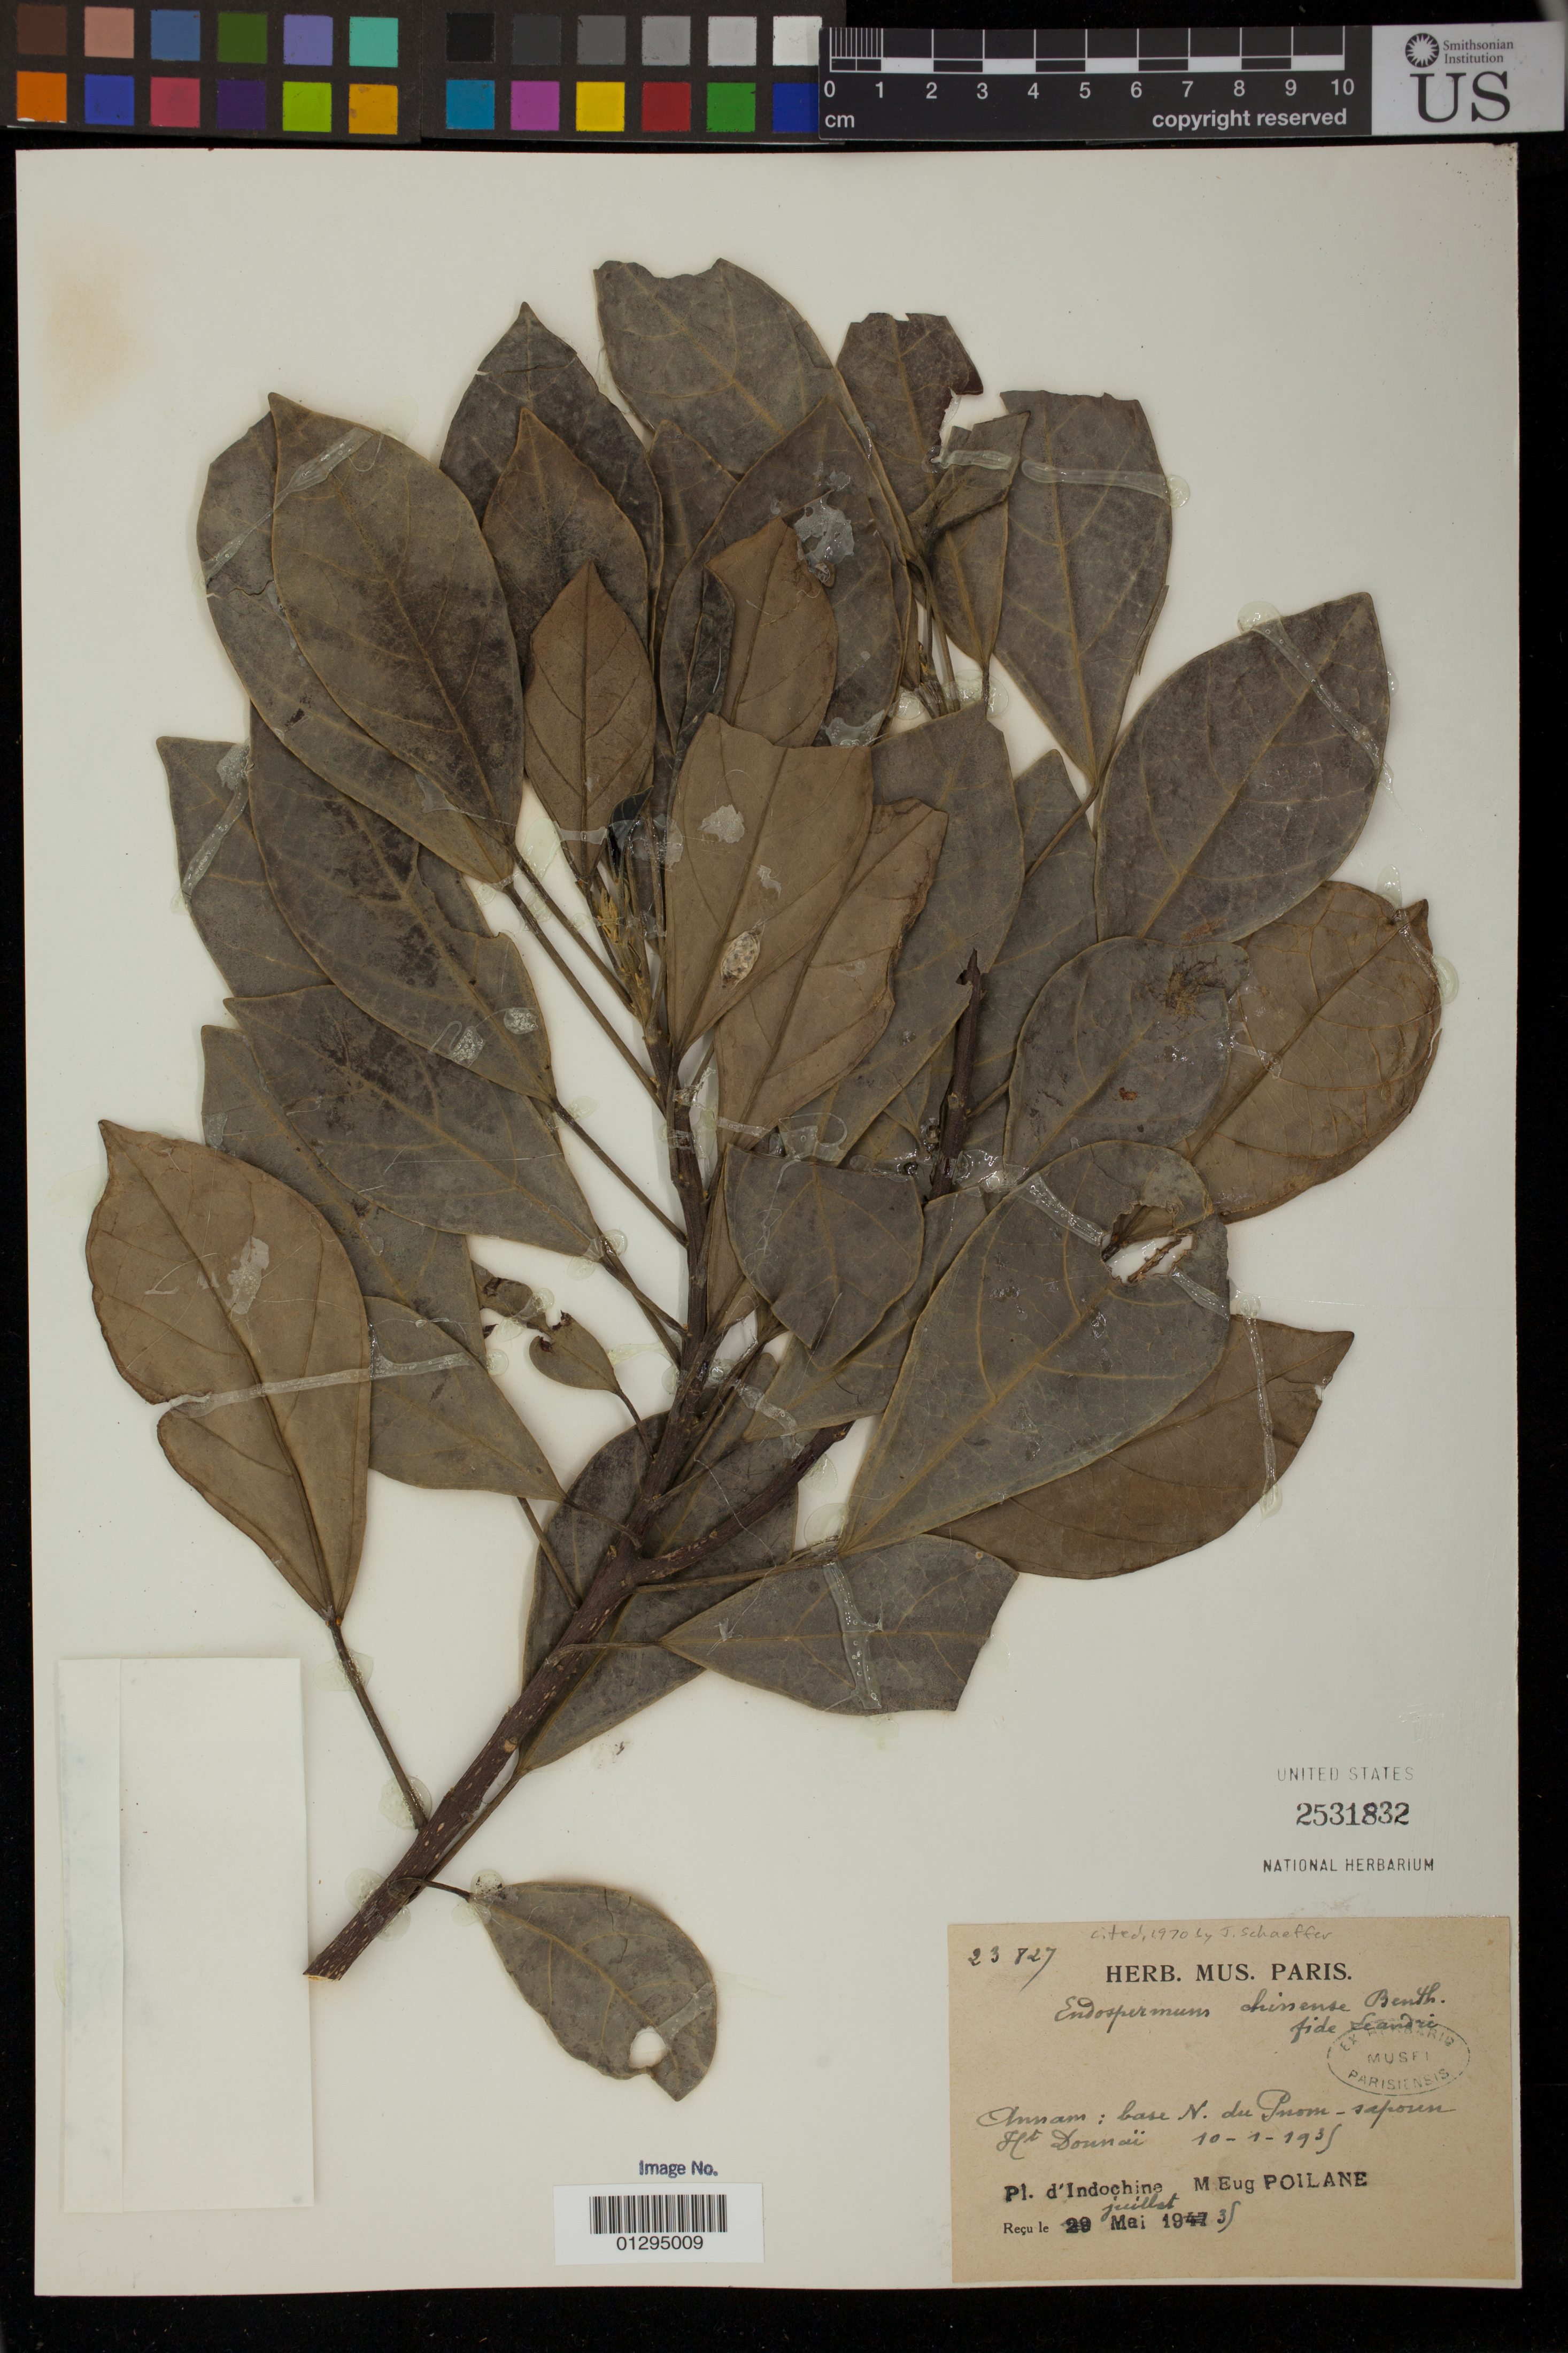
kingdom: Plantae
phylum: Tracheophyta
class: Magnoliopsida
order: Malpighiales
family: Euphorbiaceae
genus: Endospermum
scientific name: Endospermum chinense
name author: Benth.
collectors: E. Poilane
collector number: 23827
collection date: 1939-01-10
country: Vietnam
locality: Annam: base N. du Pnom-sapoun Ht.Dounai. Indochine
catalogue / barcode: US 2531832